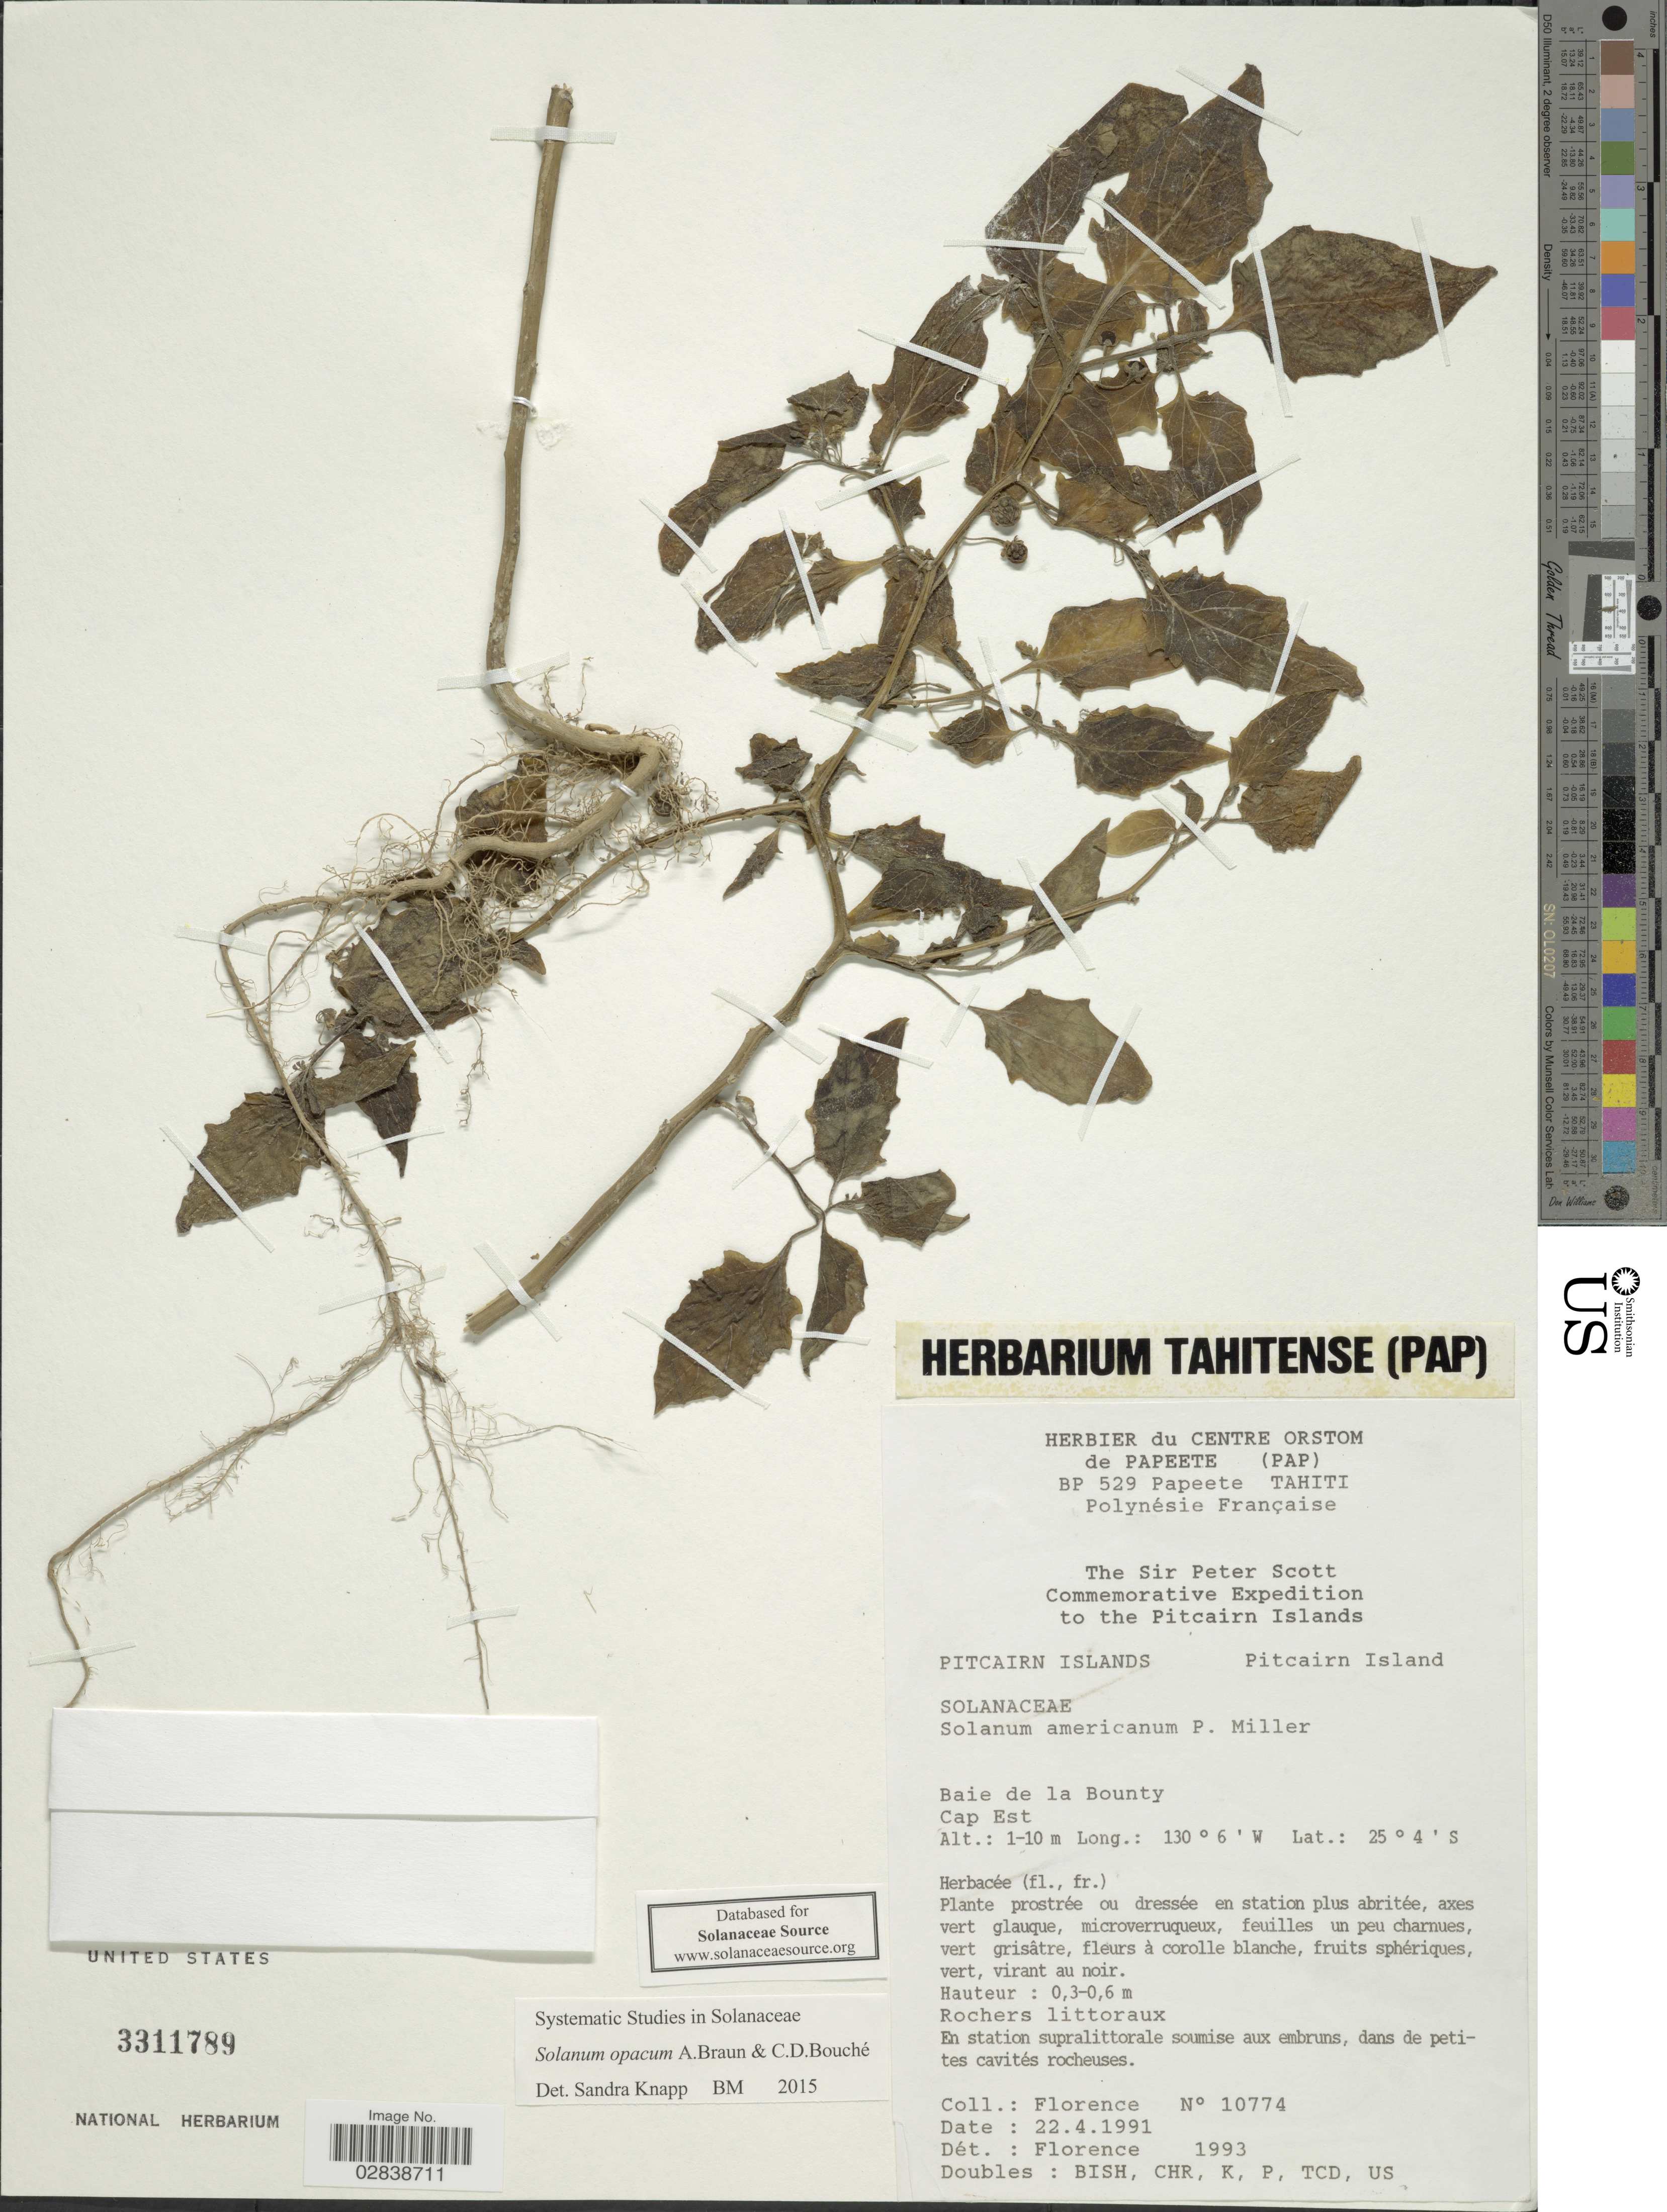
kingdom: Plantae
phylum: Tracheophyta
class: Magnoliopsida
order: Solanales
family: Solanaceae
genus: Solanum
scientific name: Solanum opacum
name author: A. Braun & C.D. Bouché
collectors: -. Florence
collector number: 10774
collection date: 1991-04-22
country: Pitcairn Islands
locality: Baie de la Bounty. Cap Est. Pitcairn Island.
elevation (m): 1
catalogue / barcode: US 3311789